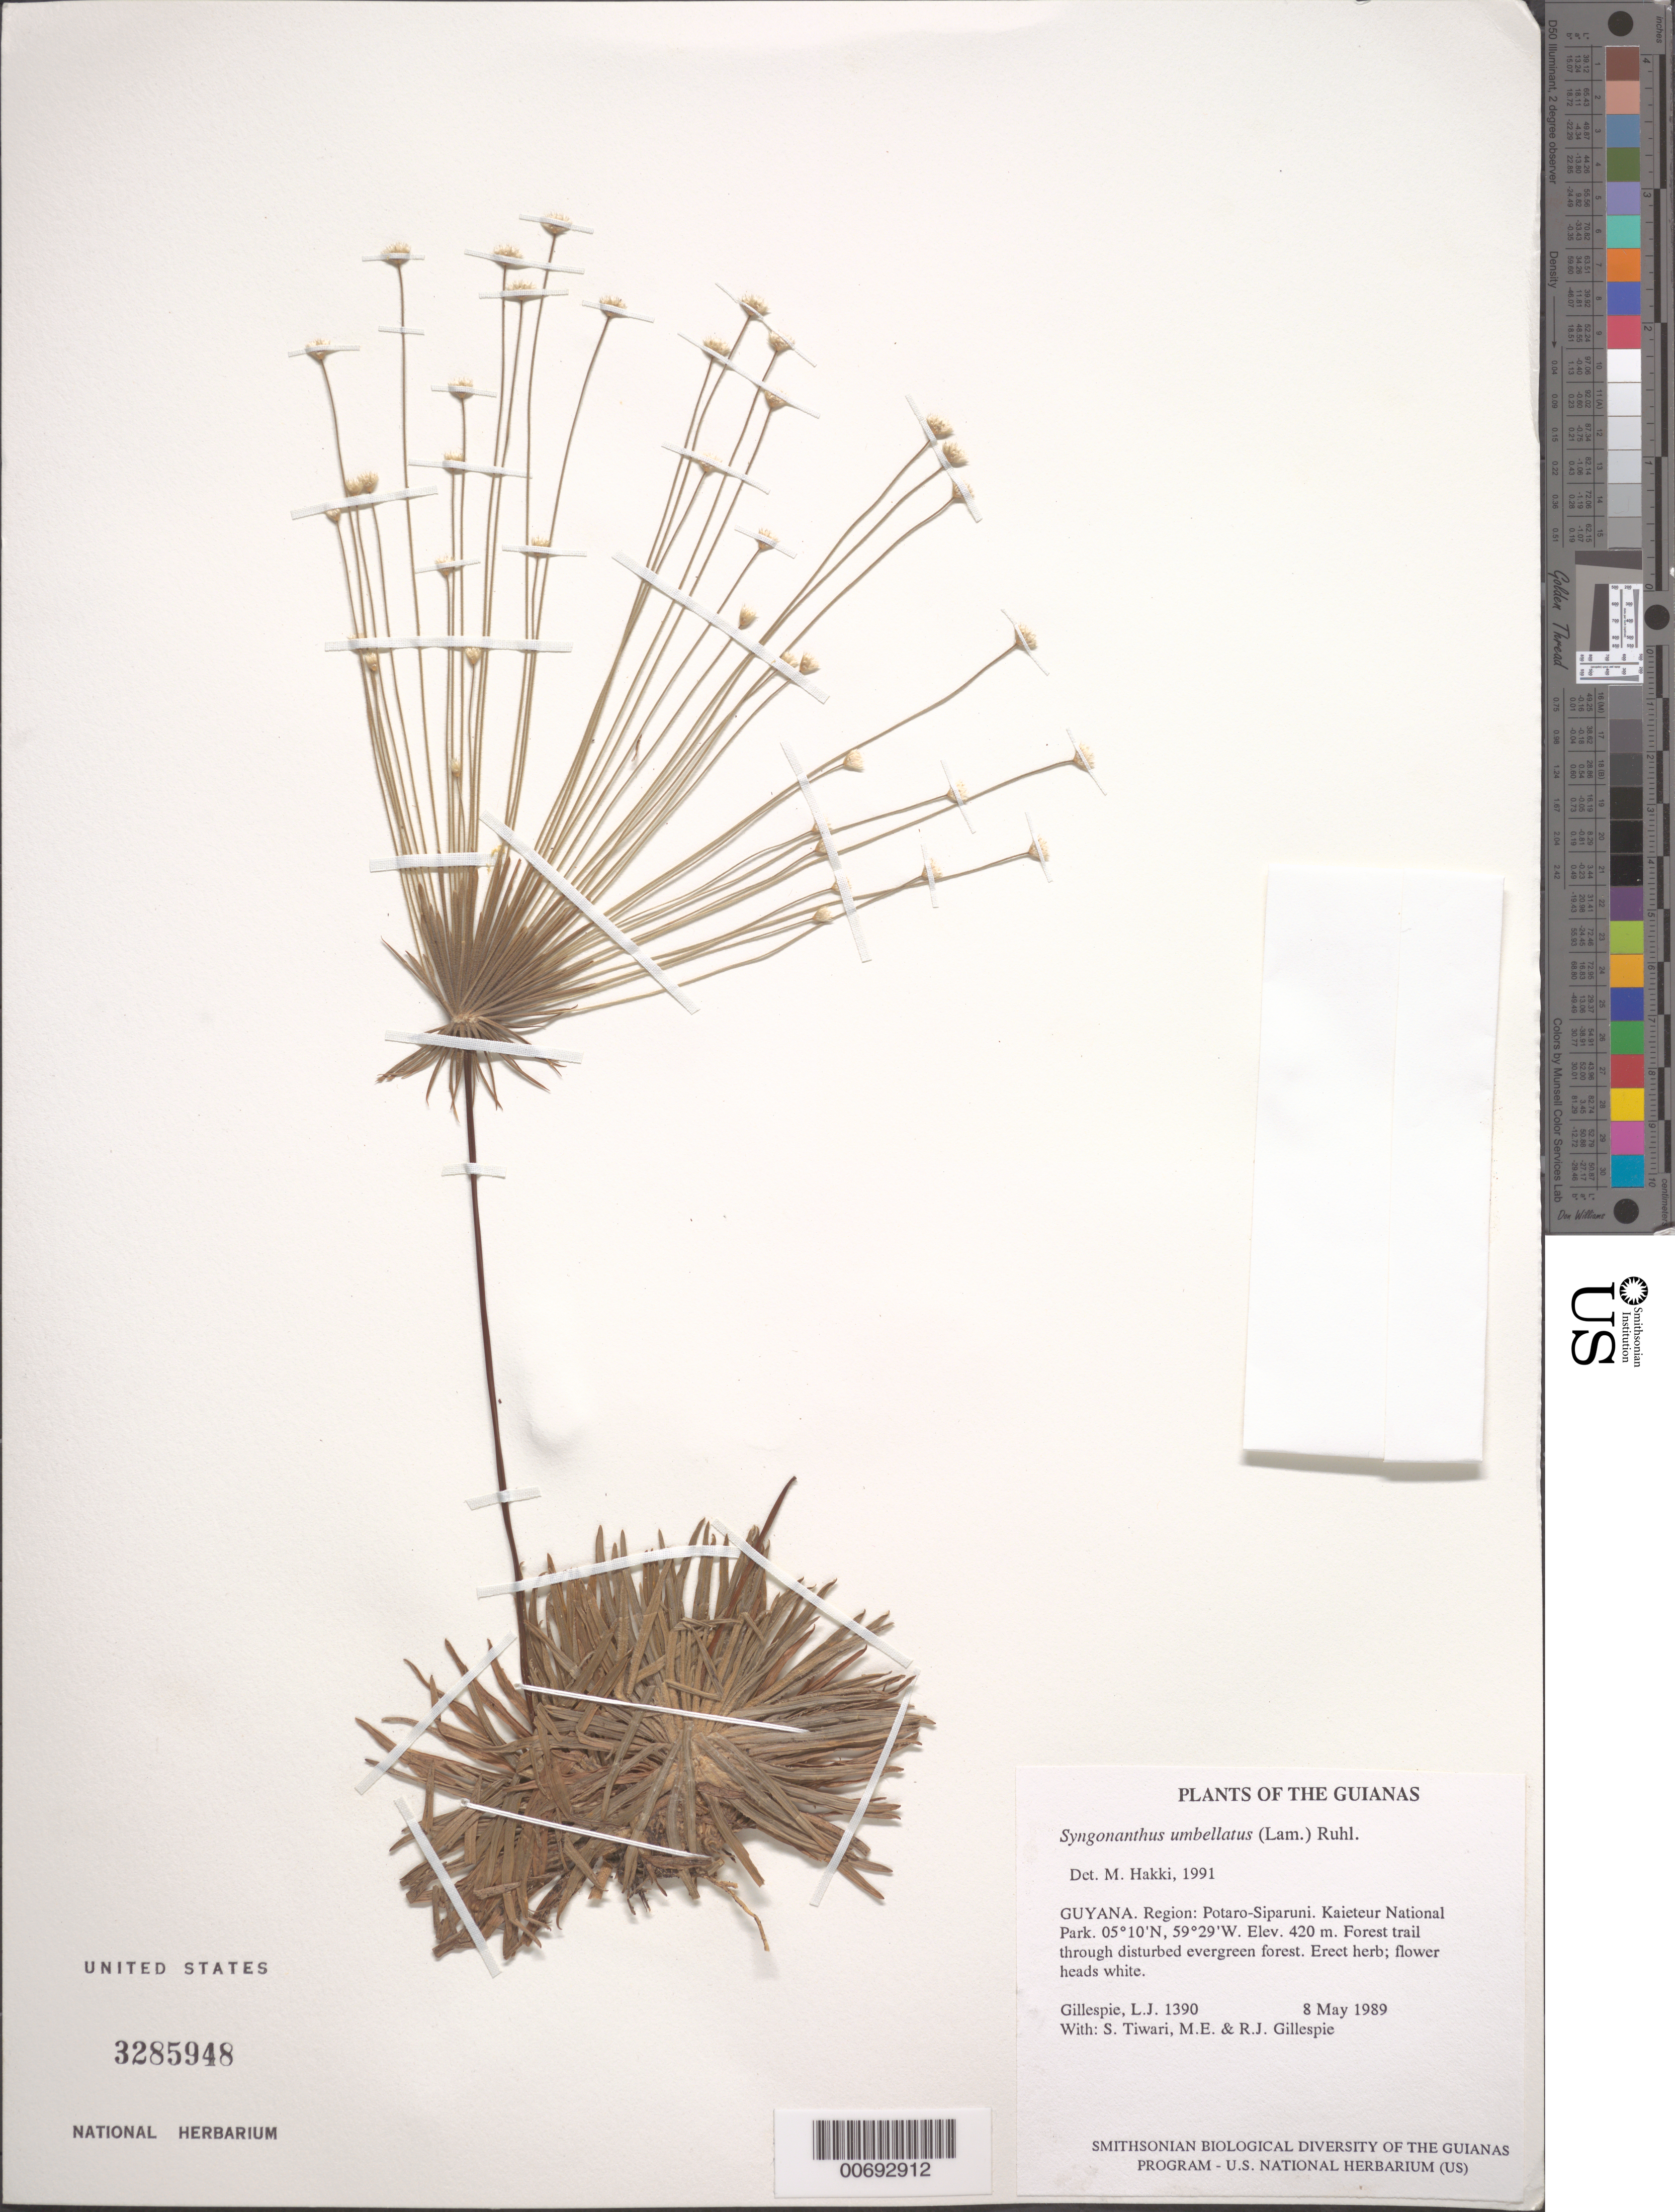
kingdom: Plantae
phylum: Tracheophyta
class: Liliopsida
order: Poales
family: Eriocaulaceae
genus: Syngonanthus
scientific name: Syngonanthus umbellatus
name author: (Lam.) Ruhland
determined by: Hakki, M. J.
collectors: L. J. Gillespie, S. Tiwari, M. Gillespie & R. Gillespie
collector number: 1390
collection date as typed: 8 May 1989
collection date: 1989-05-08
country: Guyana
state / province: Potaro-Siparuni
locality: Kaieteur National Park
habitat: Forest trail through disturbed evergreen forest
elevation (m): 420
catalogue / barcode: US 3285948